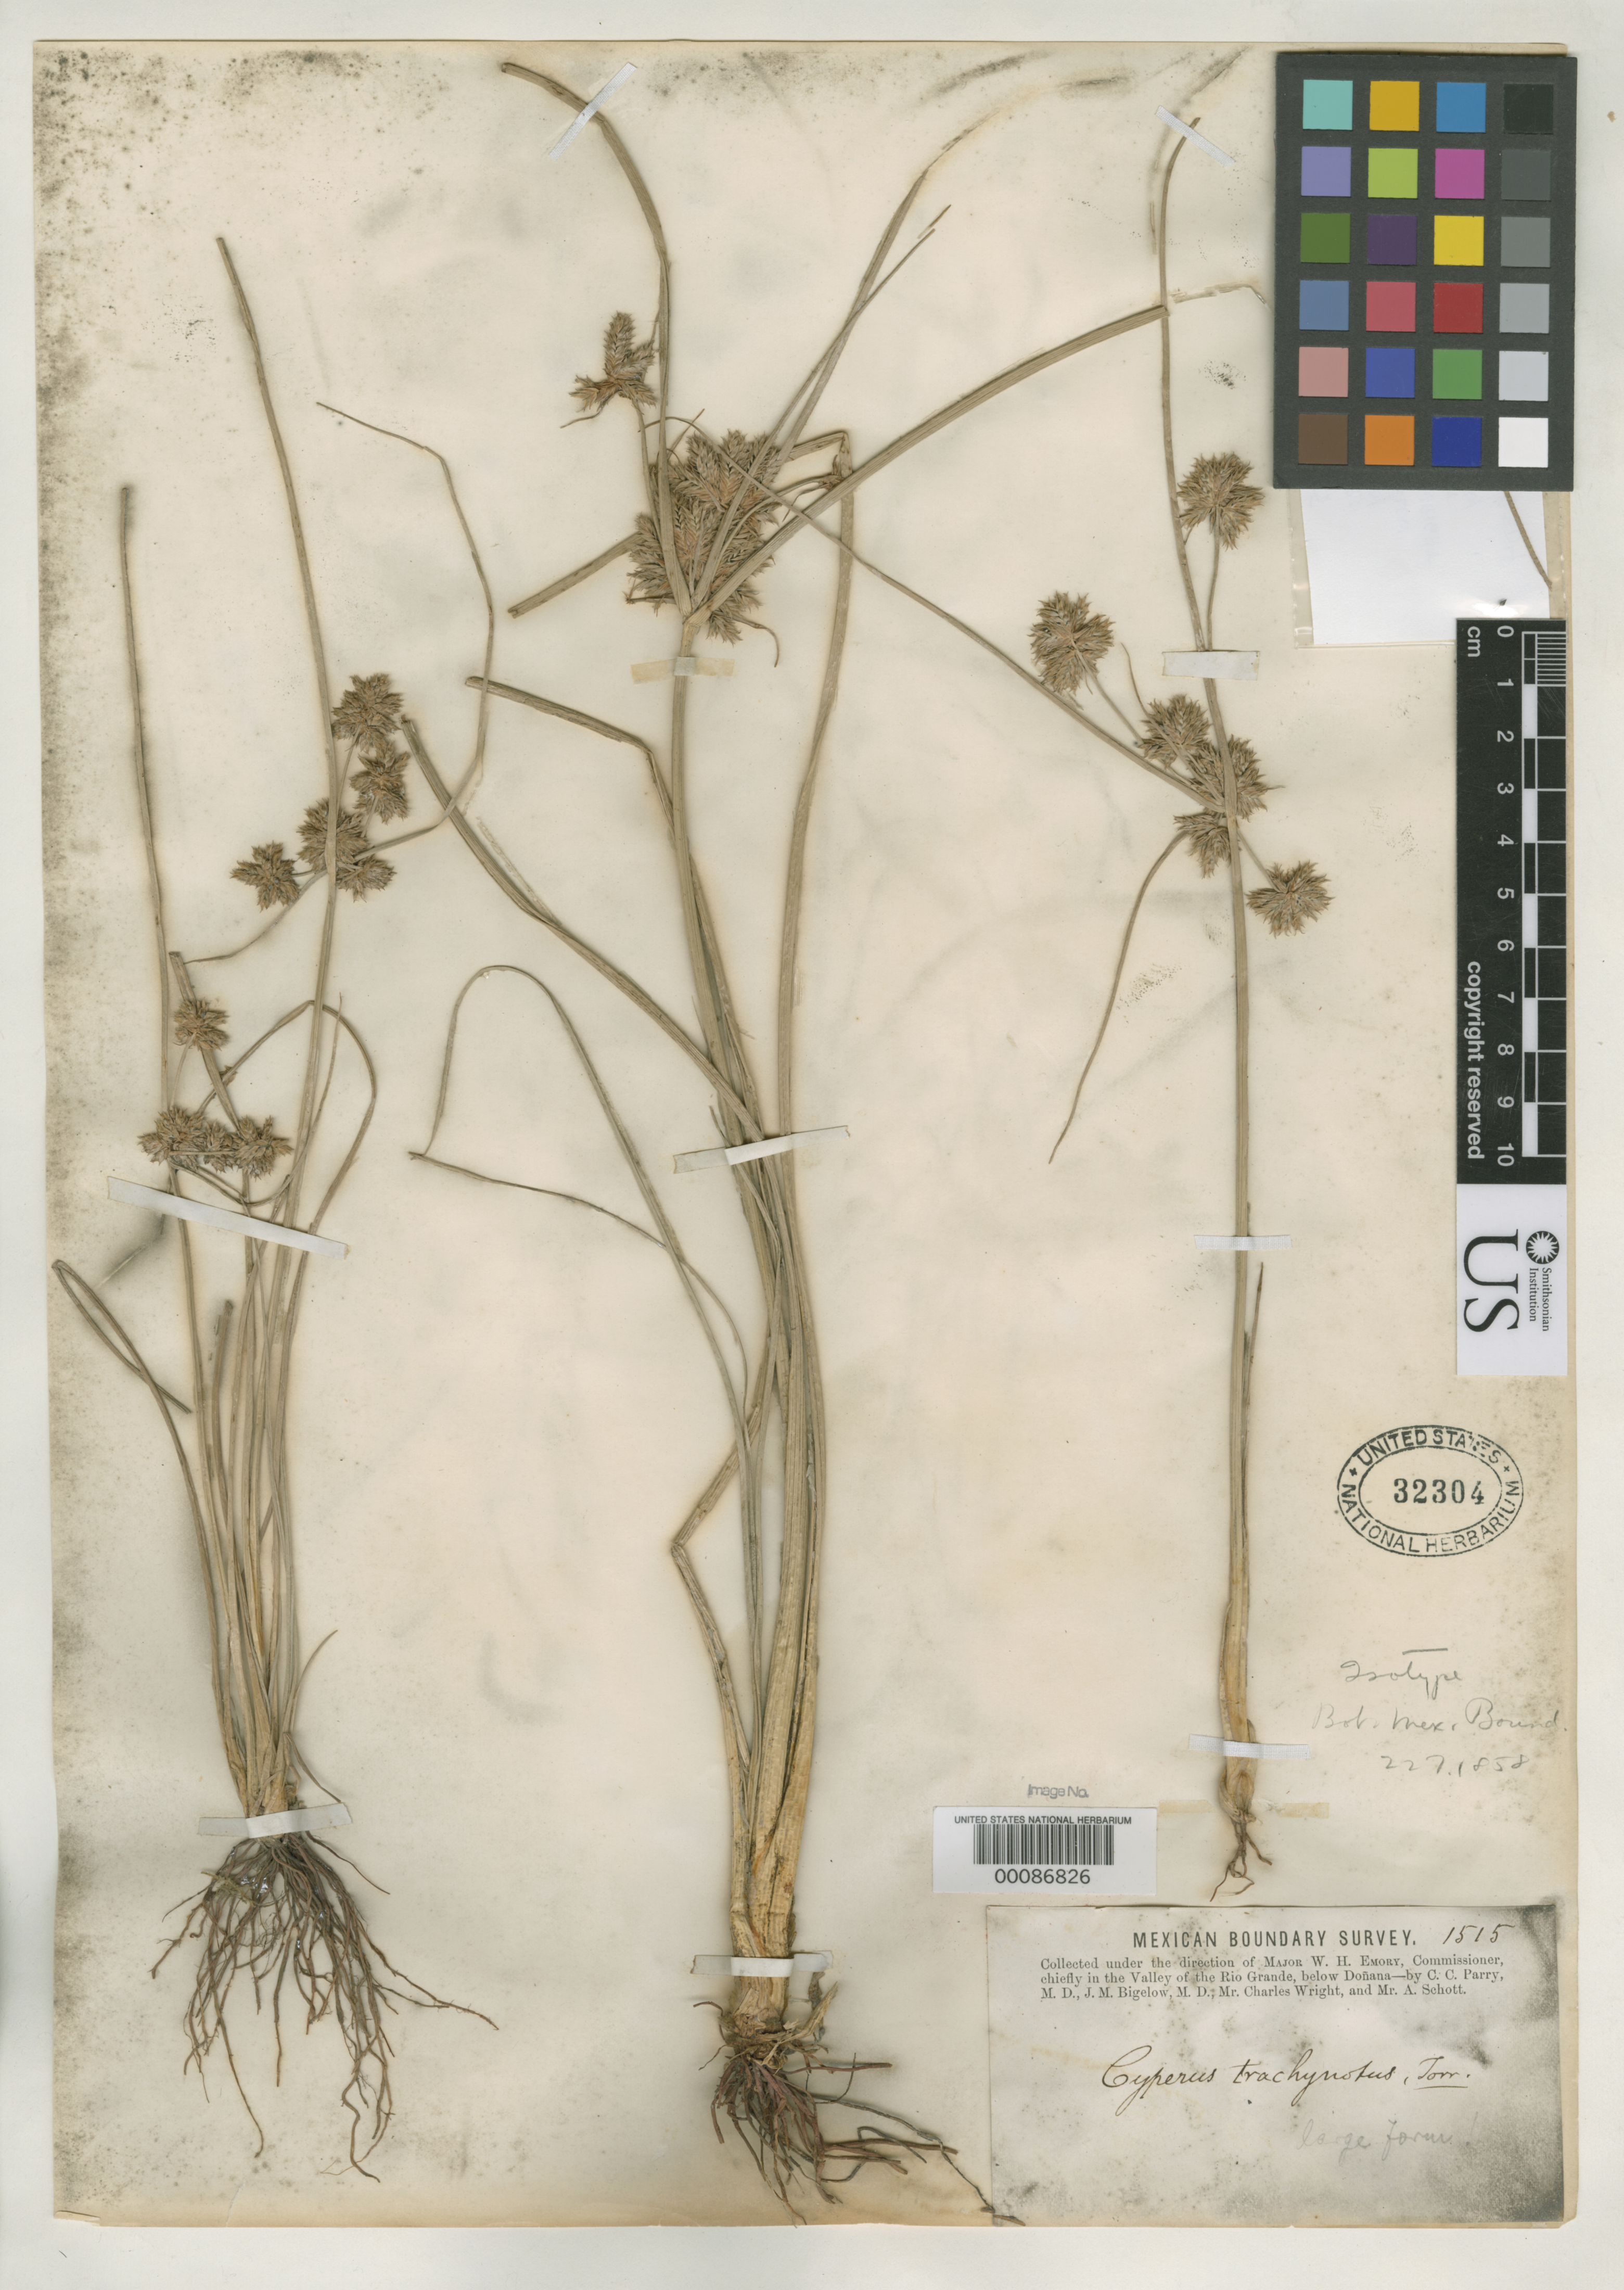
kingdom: Plantae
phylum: Tracheophyta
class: Liliopsida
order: Poales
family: Cyperaceae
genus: Cyperus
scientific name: Cyperus trachynopus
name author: Torr. in Emory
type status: Isotype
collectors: C. C. Parry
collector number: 1515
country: United States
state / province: New Mexico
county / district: Dona Ana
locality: Rio Grande.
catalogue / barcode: US 32304